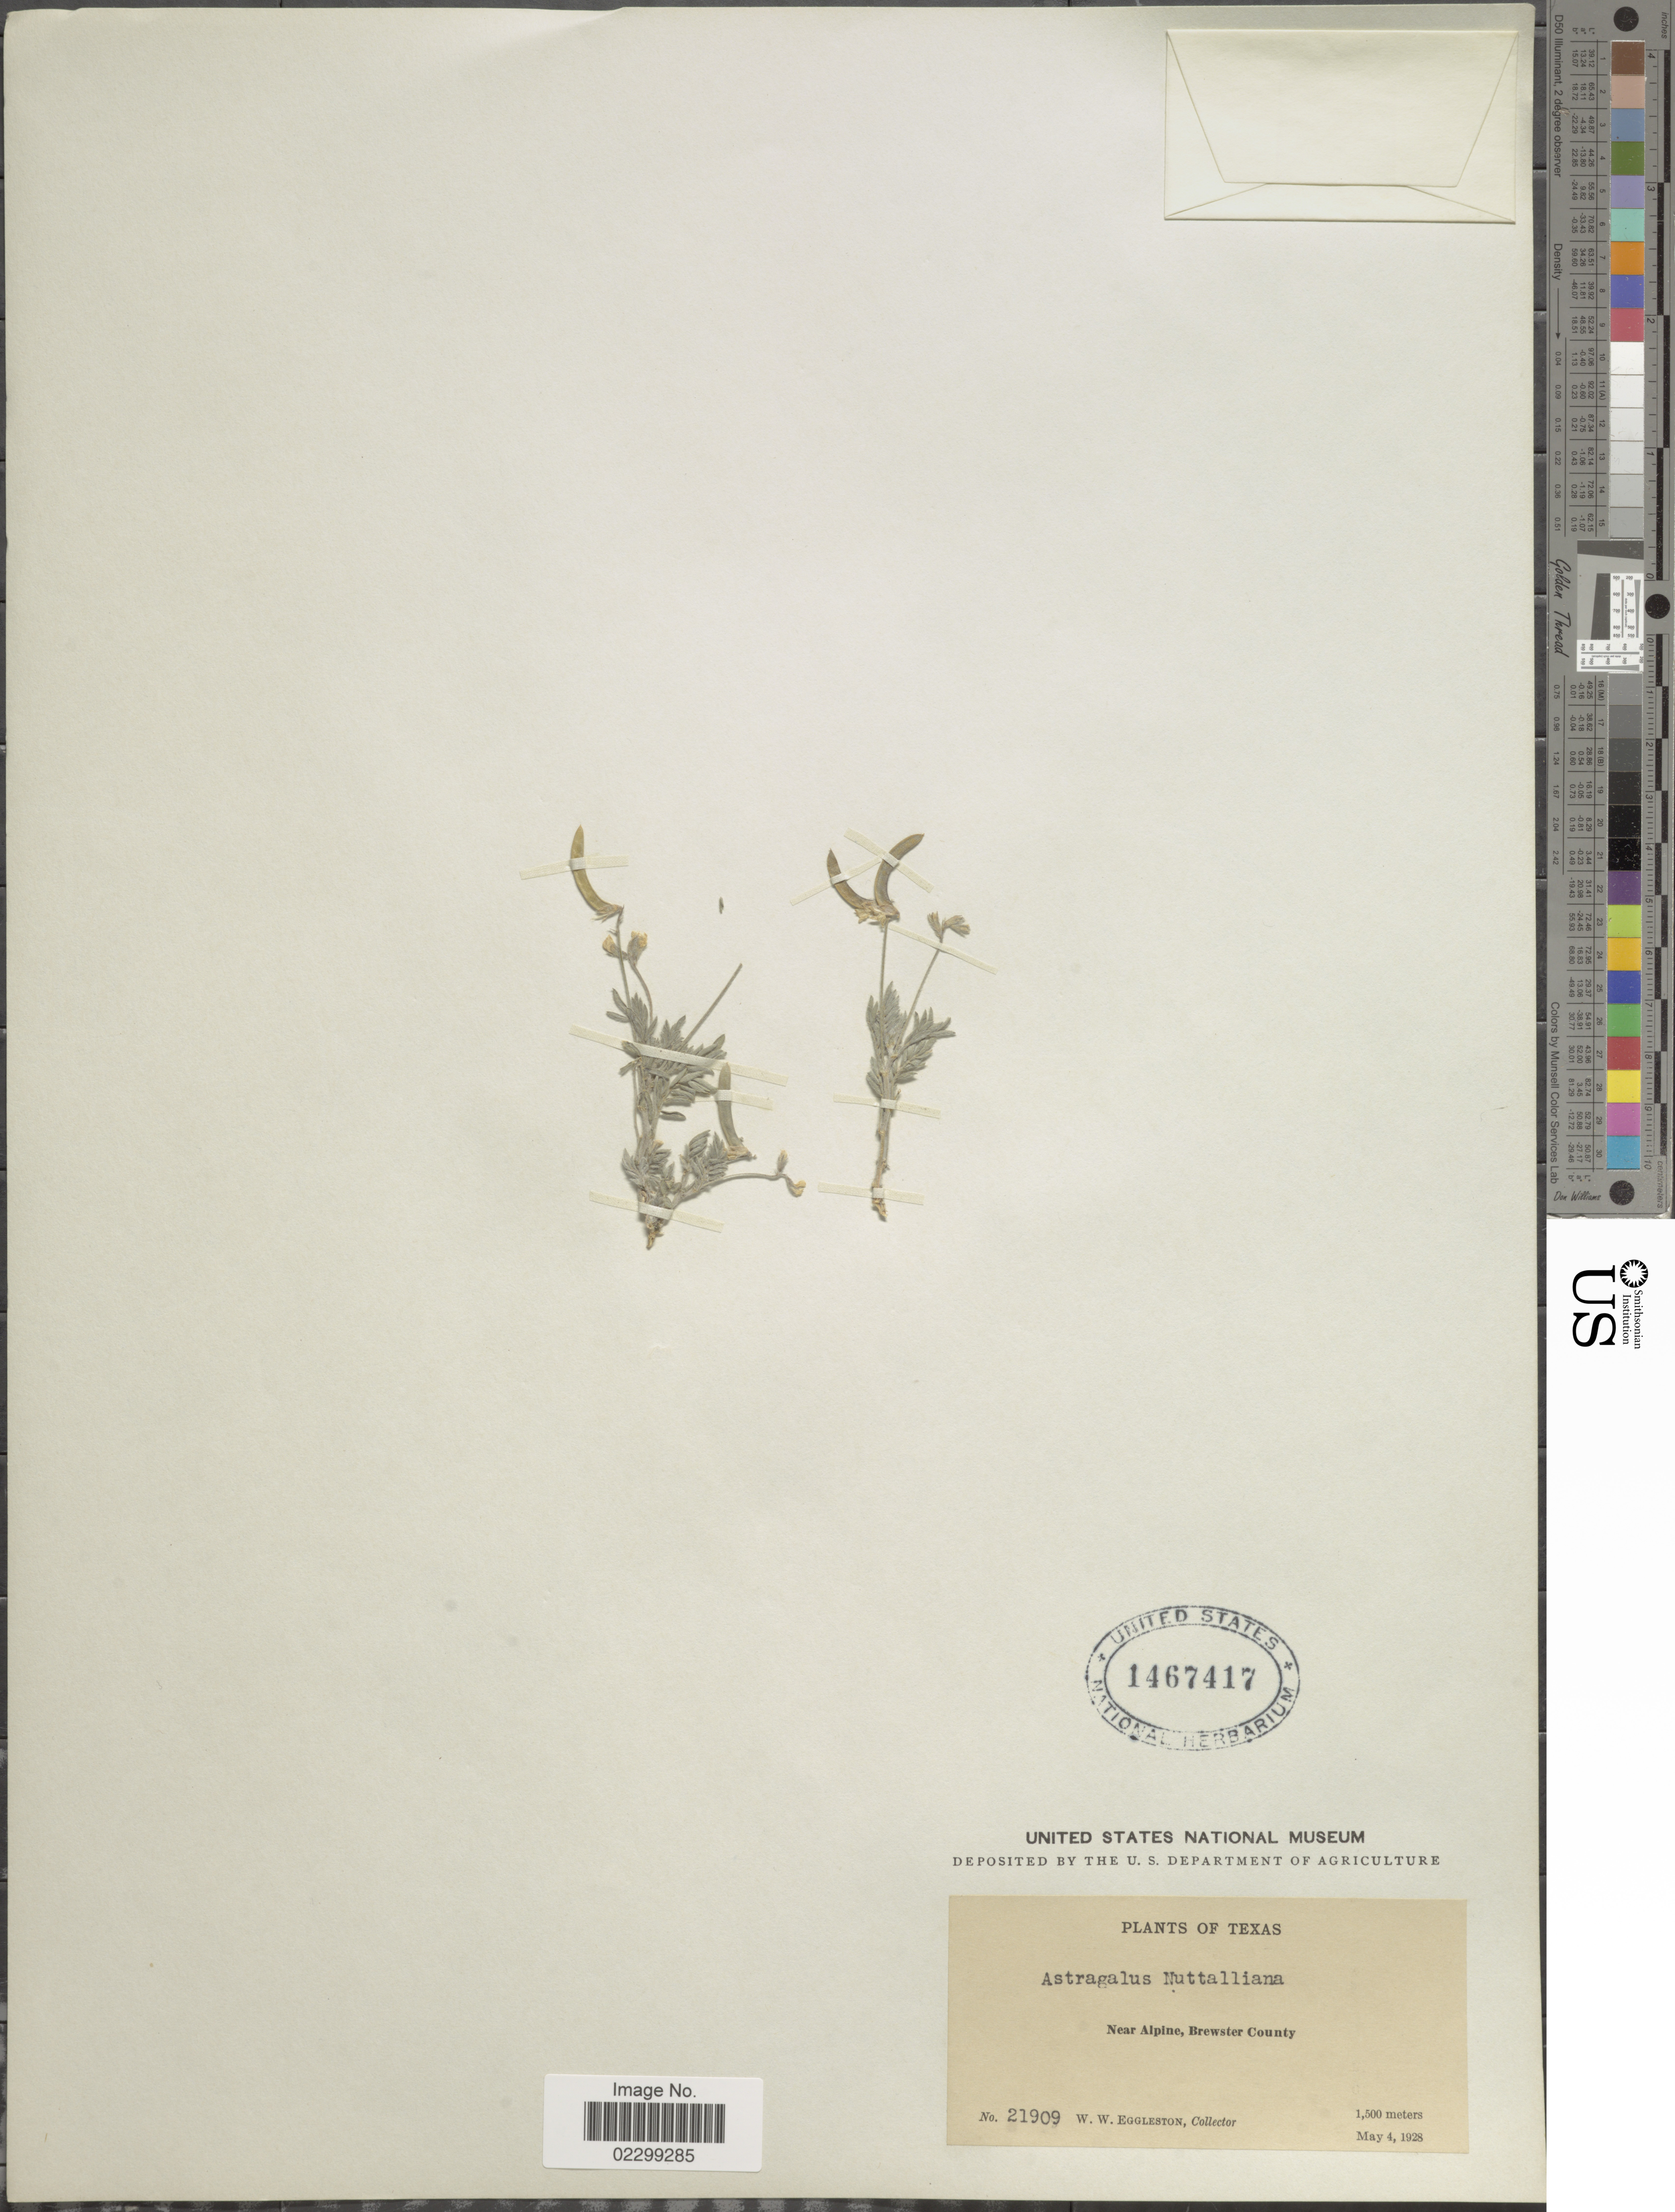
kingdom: Plantae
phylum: Tracheophyta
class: Magnoliopsida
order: Fabales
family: Fabaceae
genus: Astragalus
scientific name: Astragalus austrinus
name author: (Small) O.E. Schulz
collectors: W. W. Eggleston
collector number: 21909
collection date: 1928-05-04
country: United States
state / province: Texas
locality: Near Alpine, Brewster County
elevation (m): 1500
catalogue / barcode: US 1467417